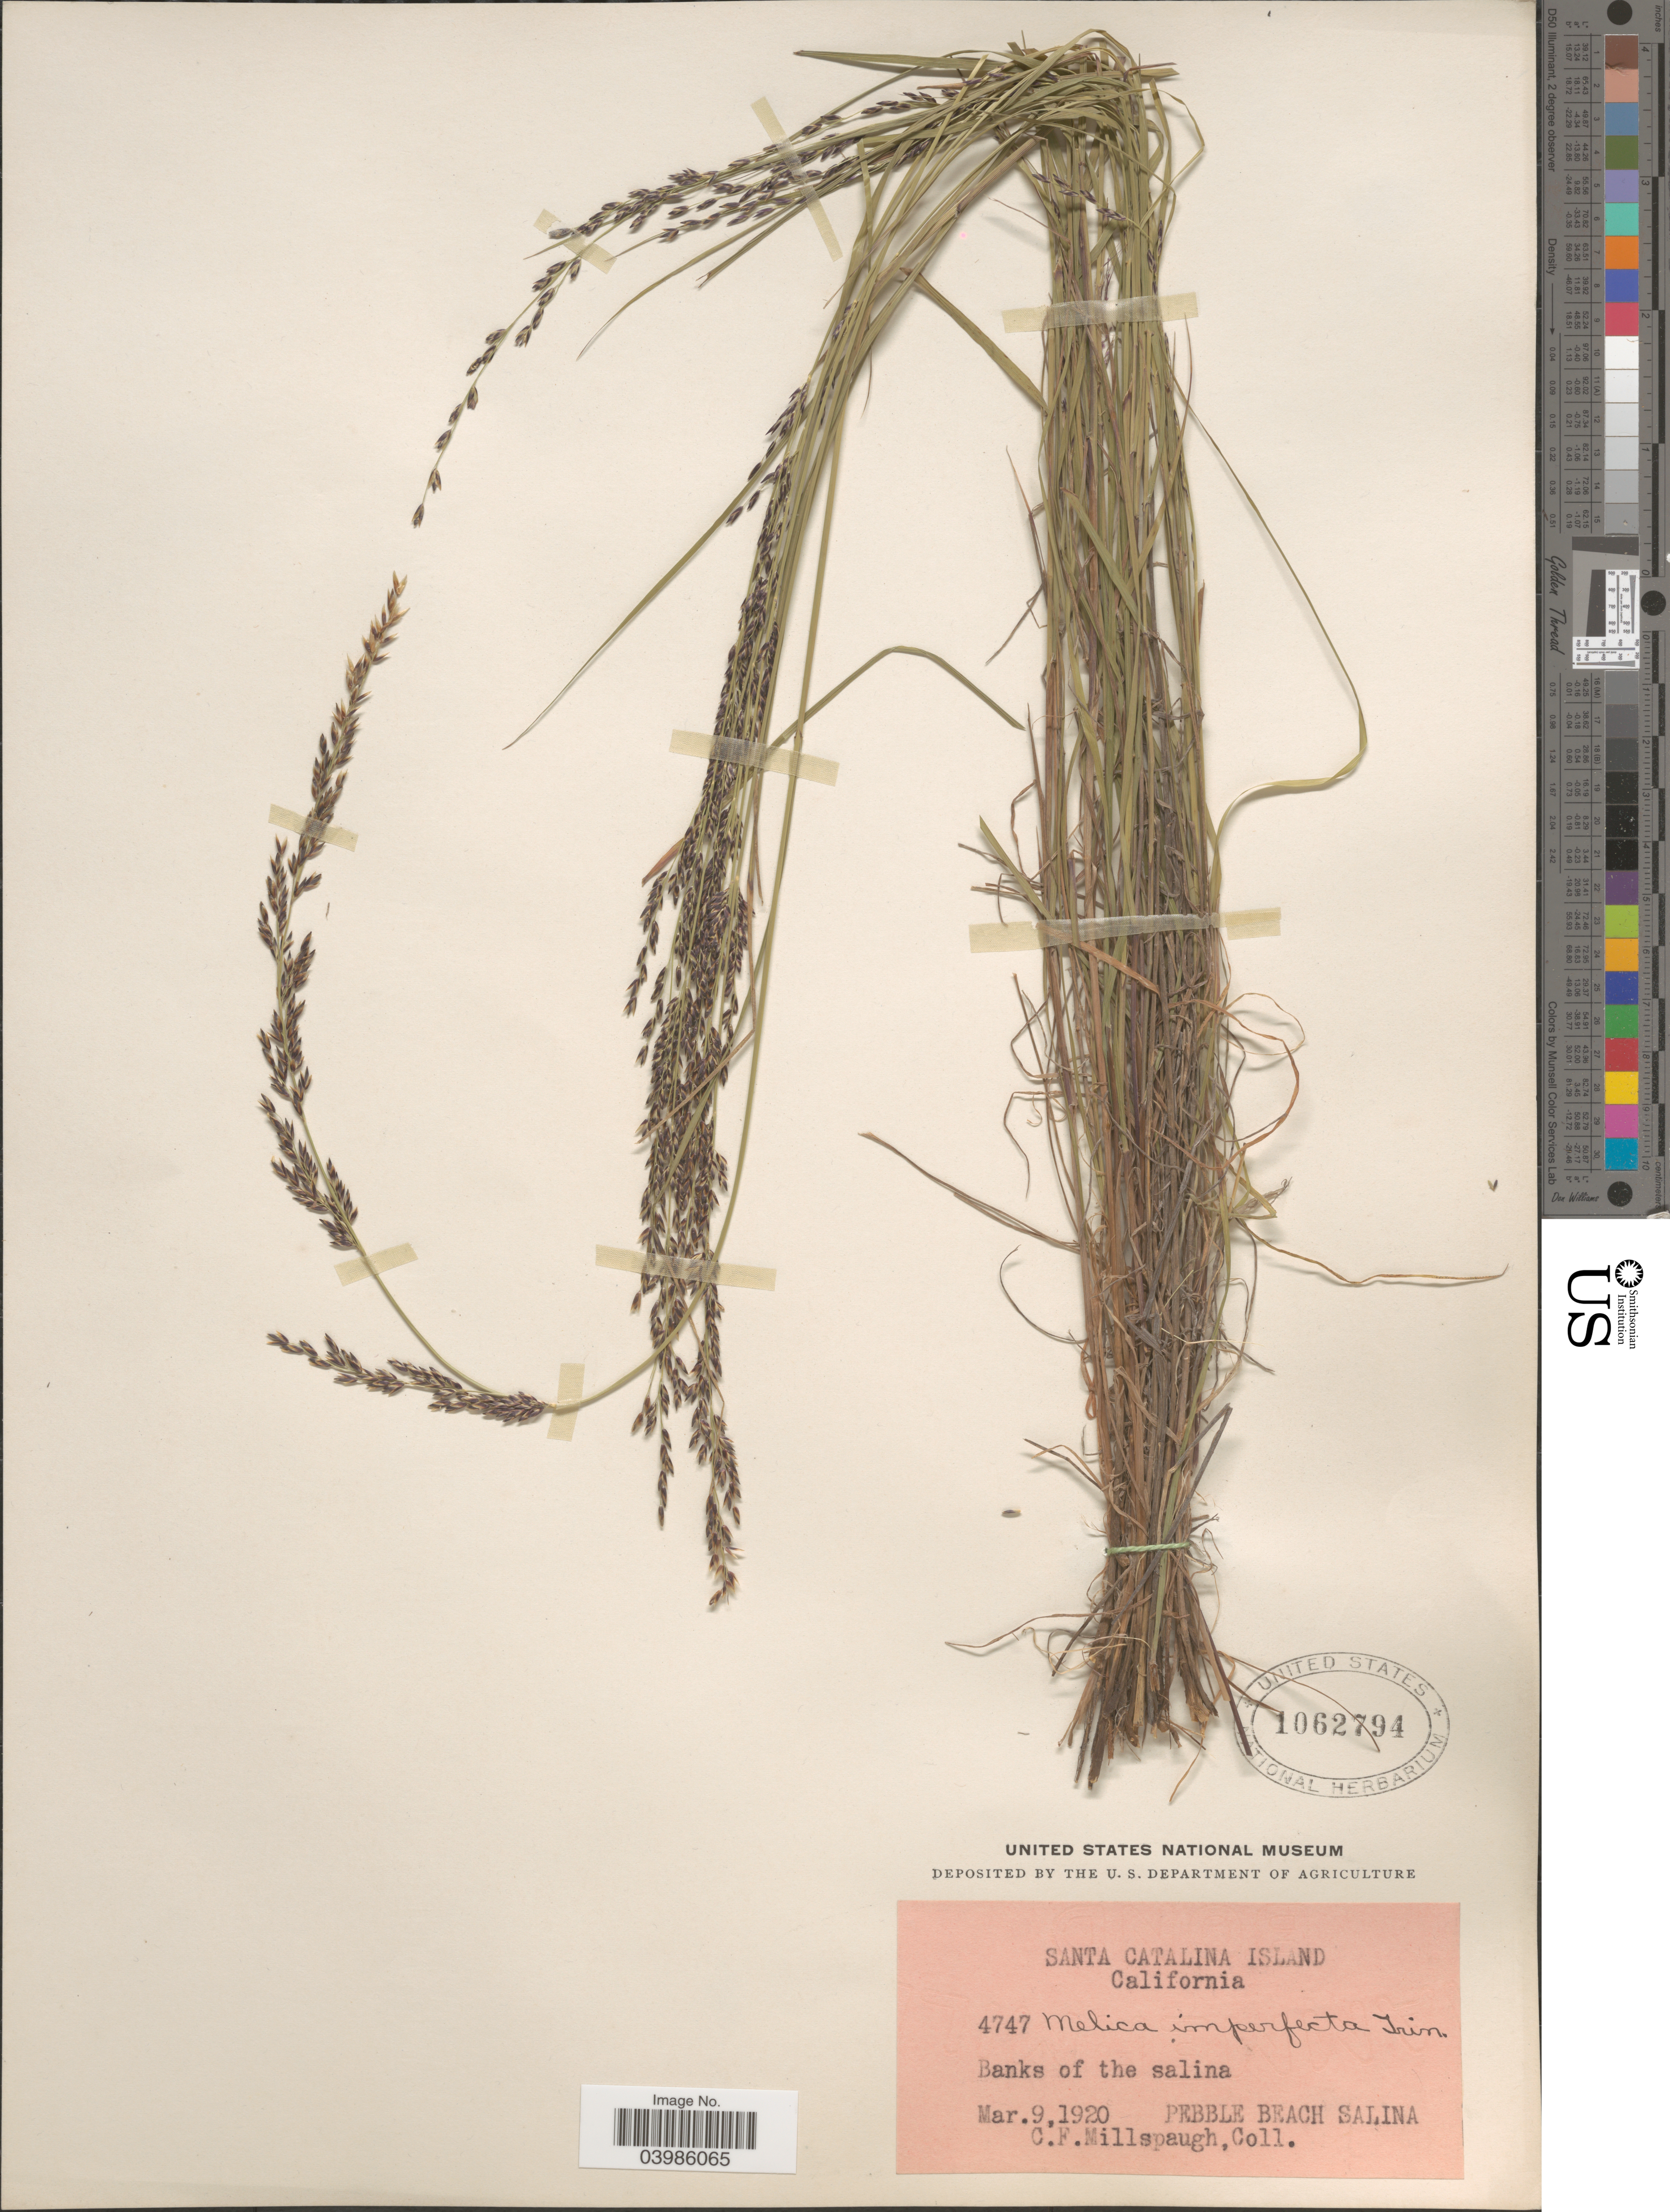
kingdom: Plantae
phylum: Tracheophyta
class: Liliopsida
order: Poales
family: Poaceae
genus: Melica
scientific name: Melica imperfecta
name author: Trin.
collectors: C. F. Millspaugh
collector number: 4747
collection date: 1920-03-09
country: United States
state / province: California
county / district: Los Angeles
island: Santa Catalina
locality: Santa Catalina Island. Pebble Beach Salina.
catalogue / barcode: US 1062794